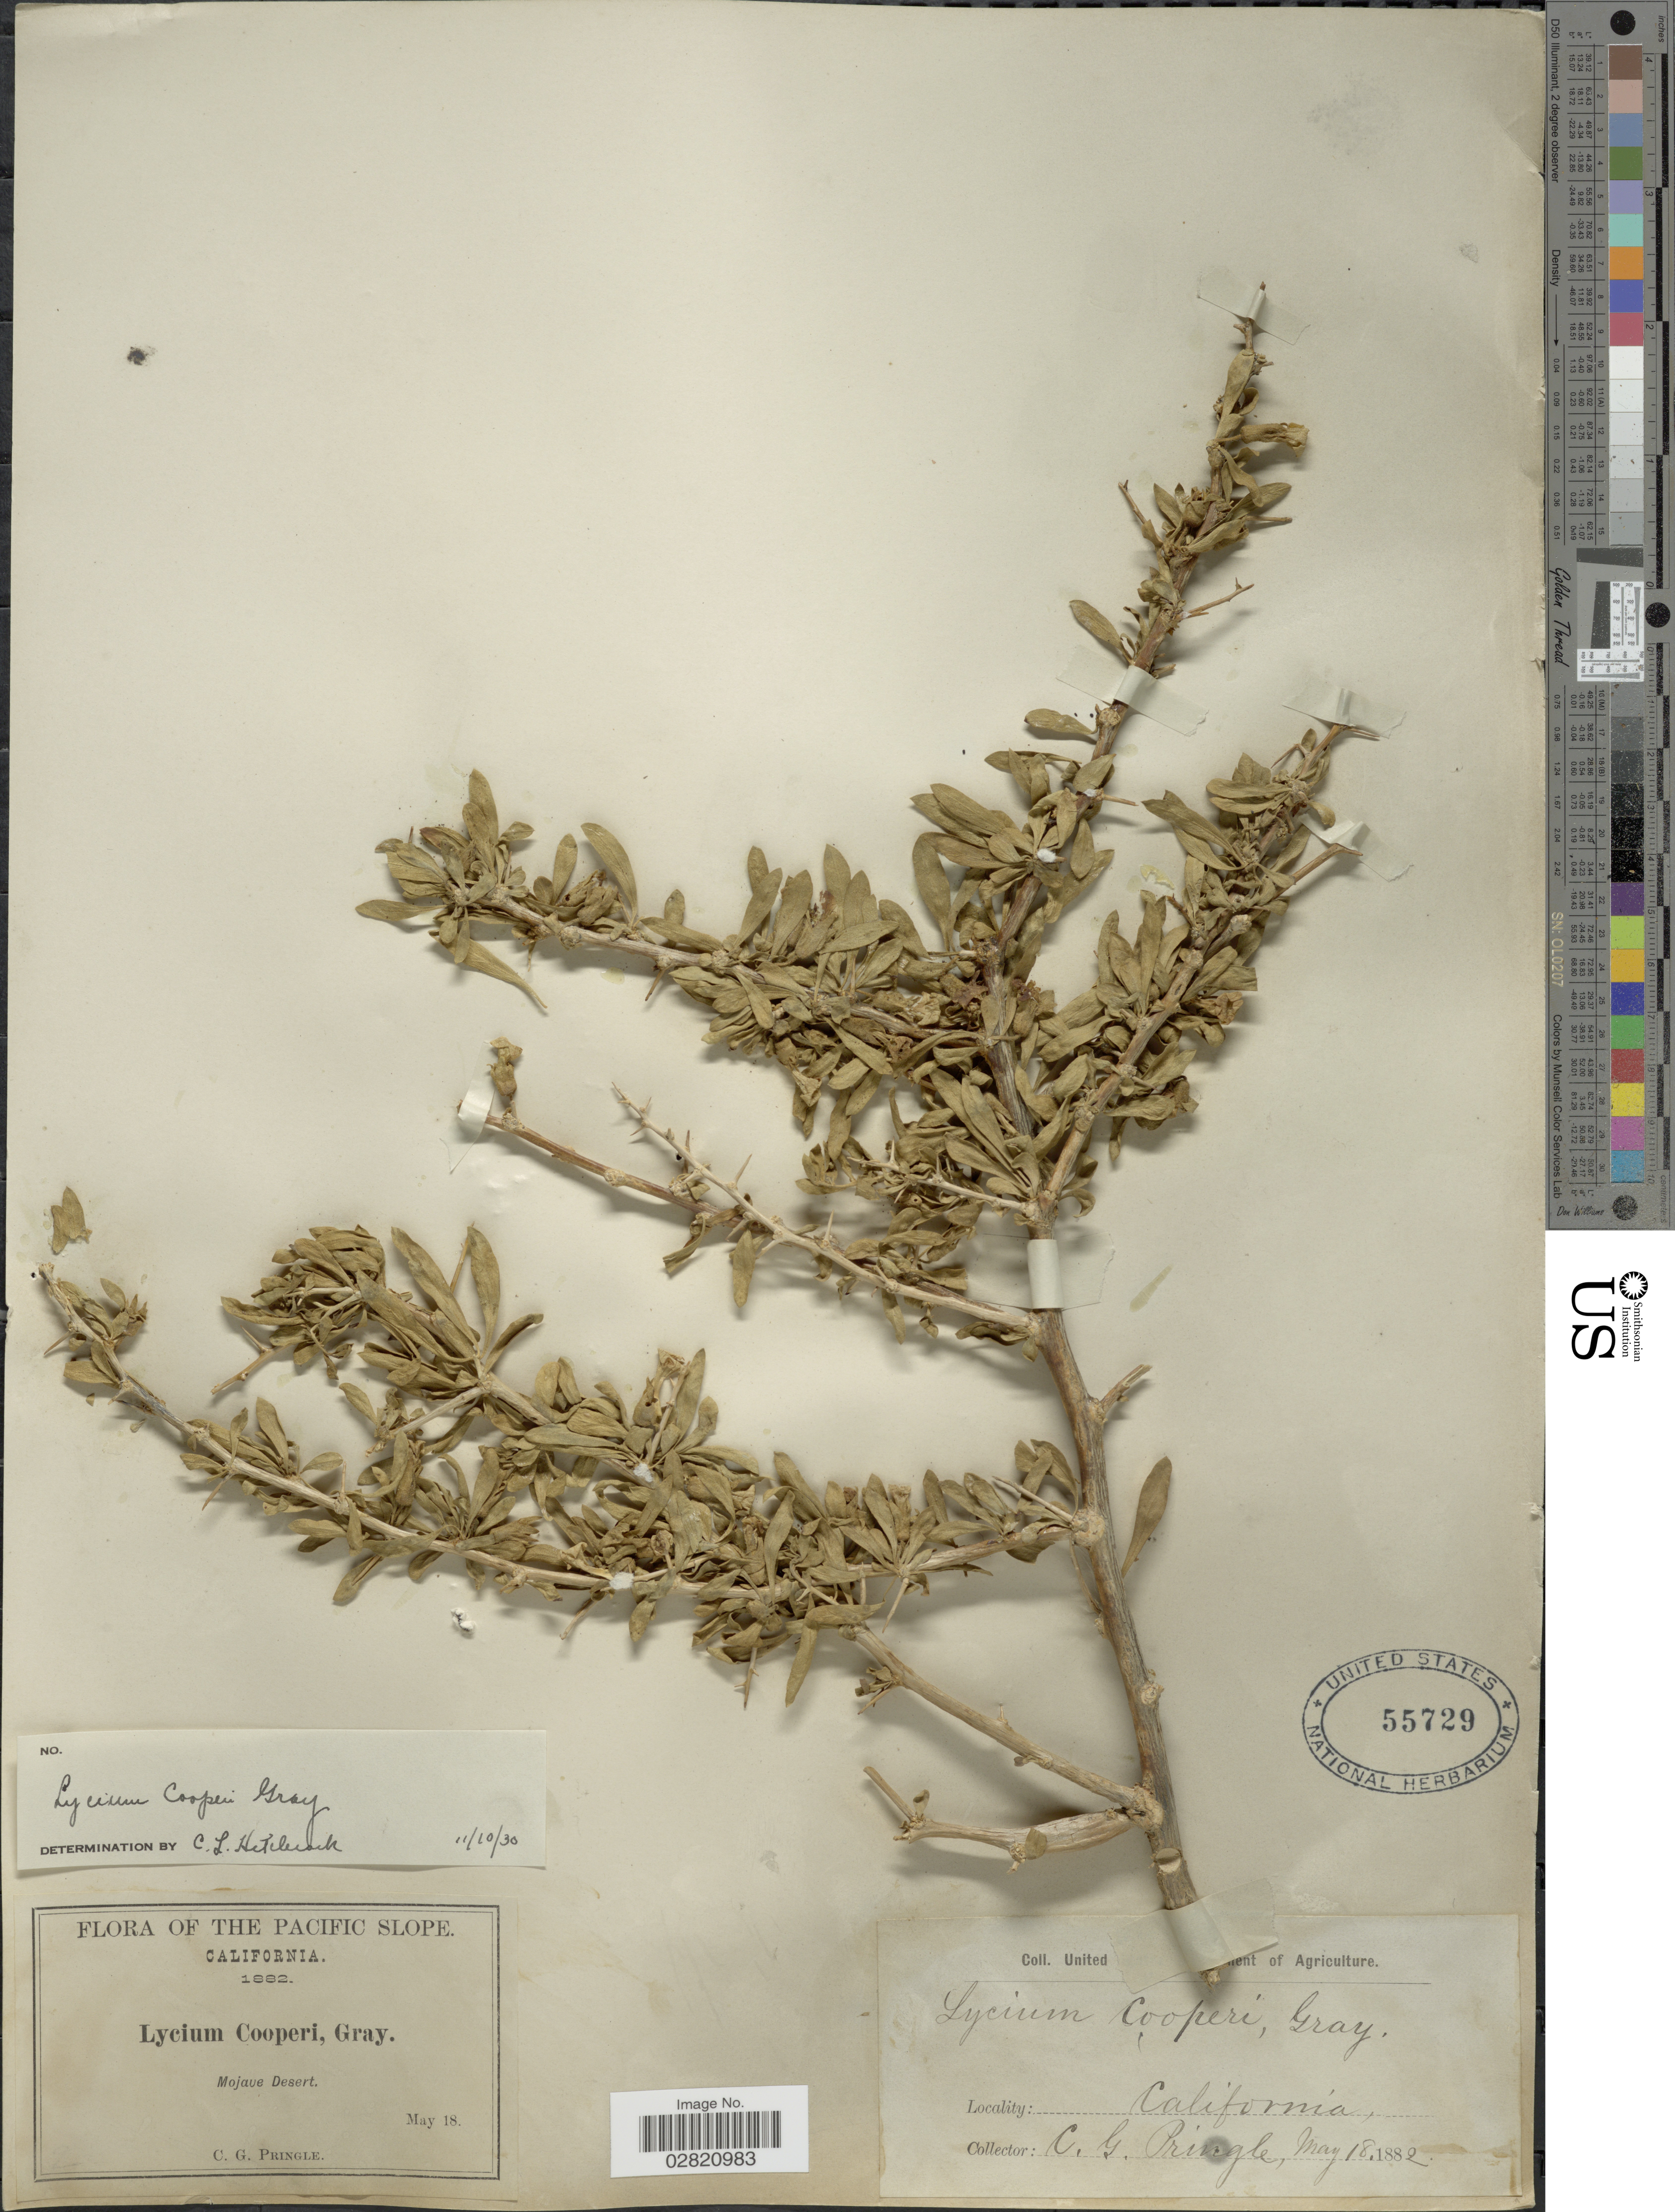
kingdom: Plantae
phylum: Tracheophyta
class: Magnoliopsida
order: Solanales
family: Solanaceae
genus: Lycium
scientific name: Lycium cooperi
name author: A. Gray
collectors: C. G. Pringle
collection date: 1882-05-18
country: United States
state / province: California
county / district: San Bernardino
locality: The Pacific Slope, Mojave Desert.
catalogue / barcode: US 55729